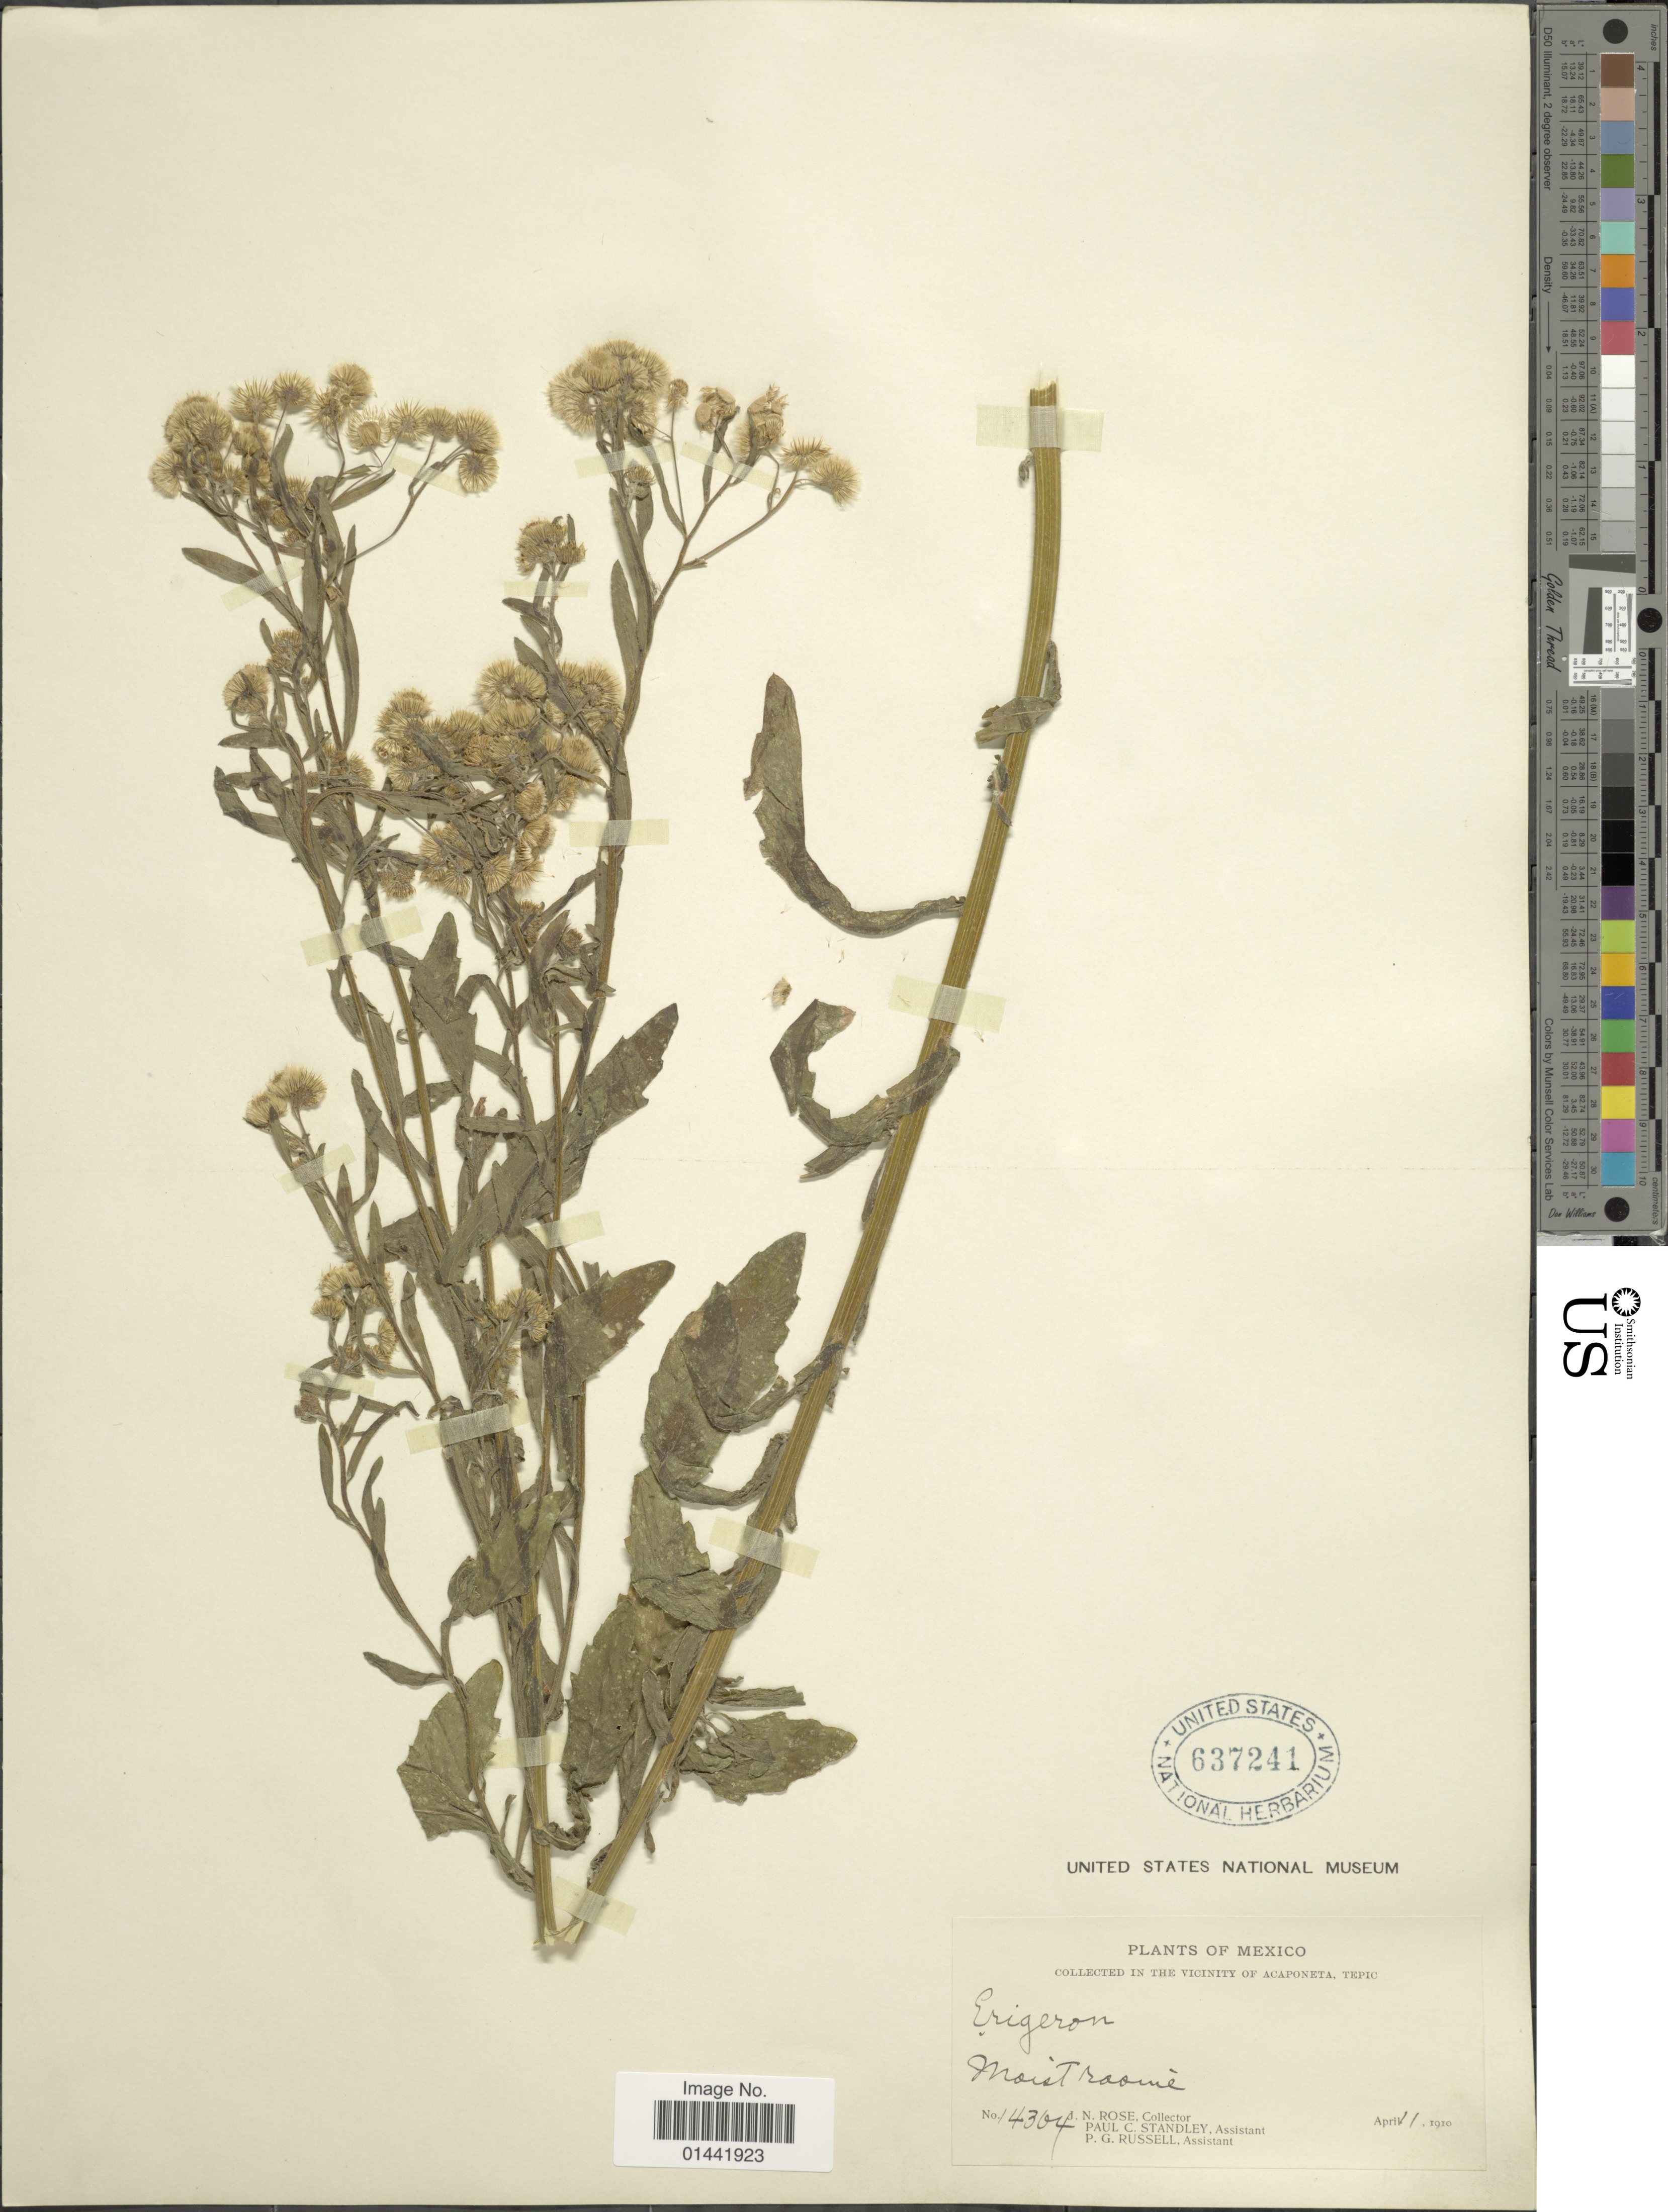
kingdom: Plantae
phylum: Tracheophyta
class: Magnoliopsida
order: Asterales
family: Asteraceae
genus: Erigeron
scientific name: Erigeron spathulatus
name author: Vahl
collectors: J. N. Rose, P. C. Standley & P. G. Russell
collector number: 14304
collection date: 1910-04-11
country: Mexico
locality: Vicinity of Acaponeta, Tepic, moist ravine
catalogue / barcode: US 637241